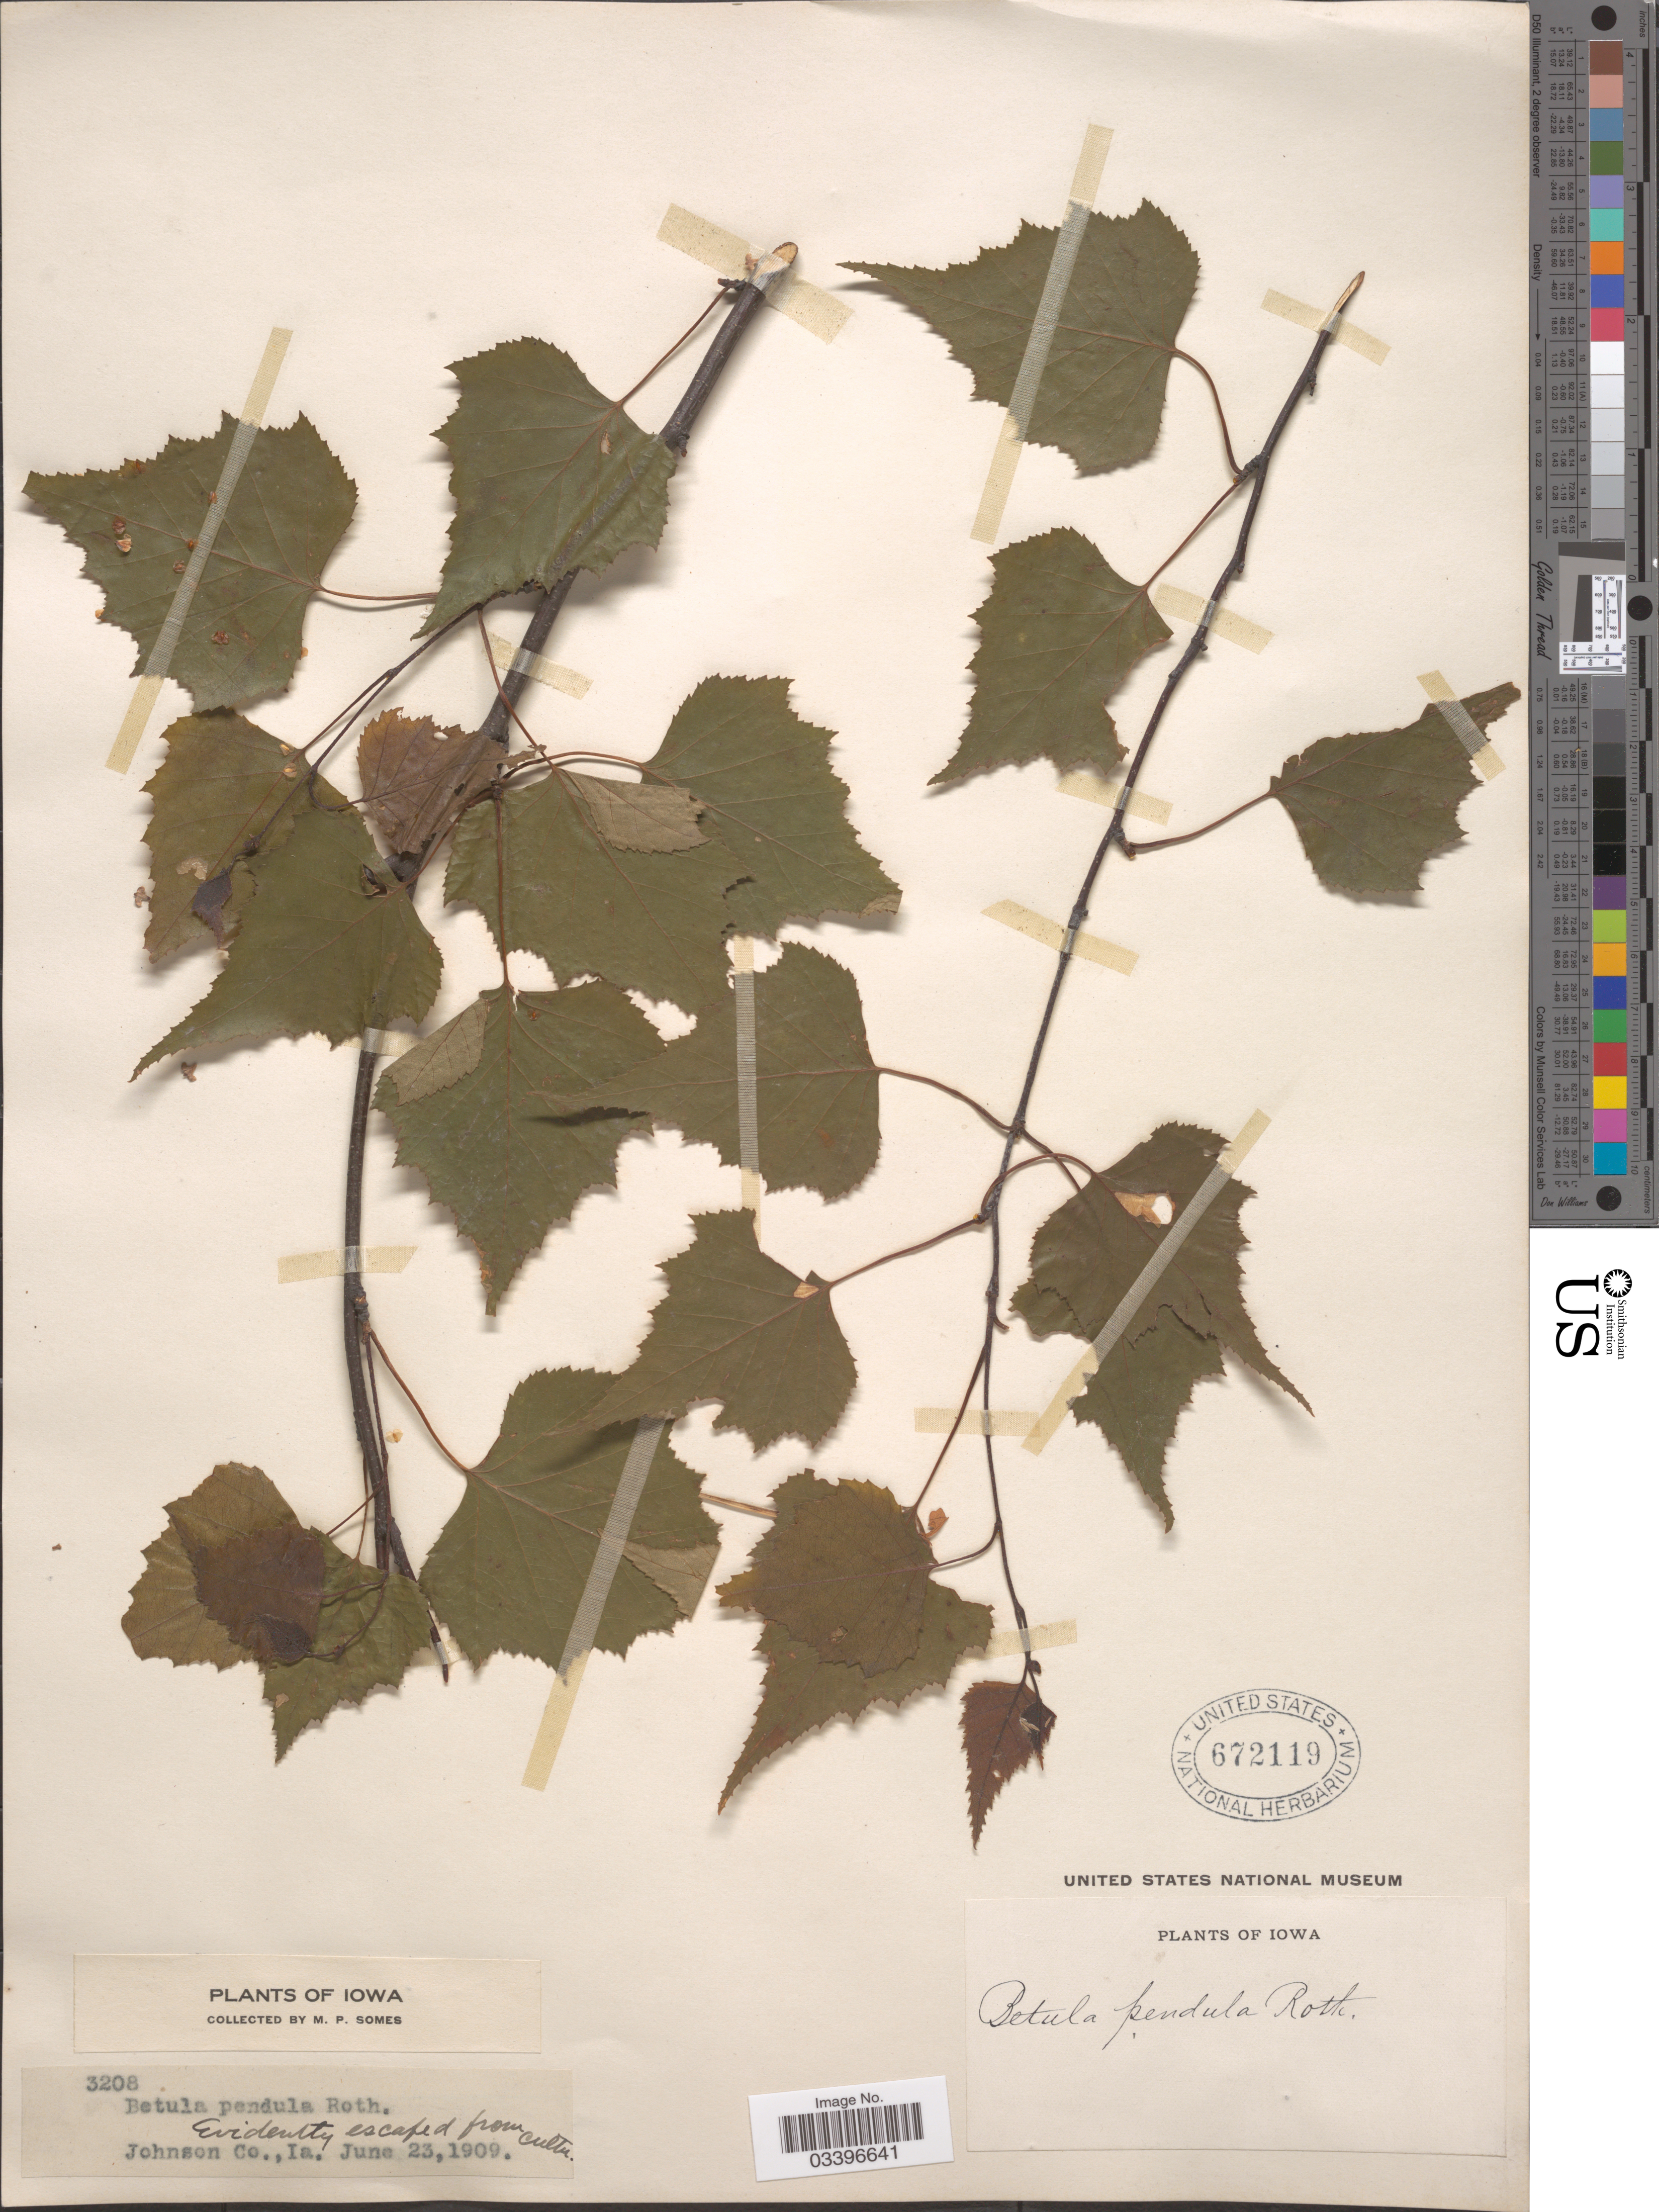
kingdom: Plantae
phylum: Tracheophyta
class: Magnoliopsida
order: Fagales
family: Betulaceae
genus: Betula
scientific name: Betula pendula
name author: Roth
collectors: M. Somes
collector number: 3208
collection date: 1909-06-23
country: United States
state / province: Iowa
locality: Johnson Co.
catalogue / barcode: US 672119